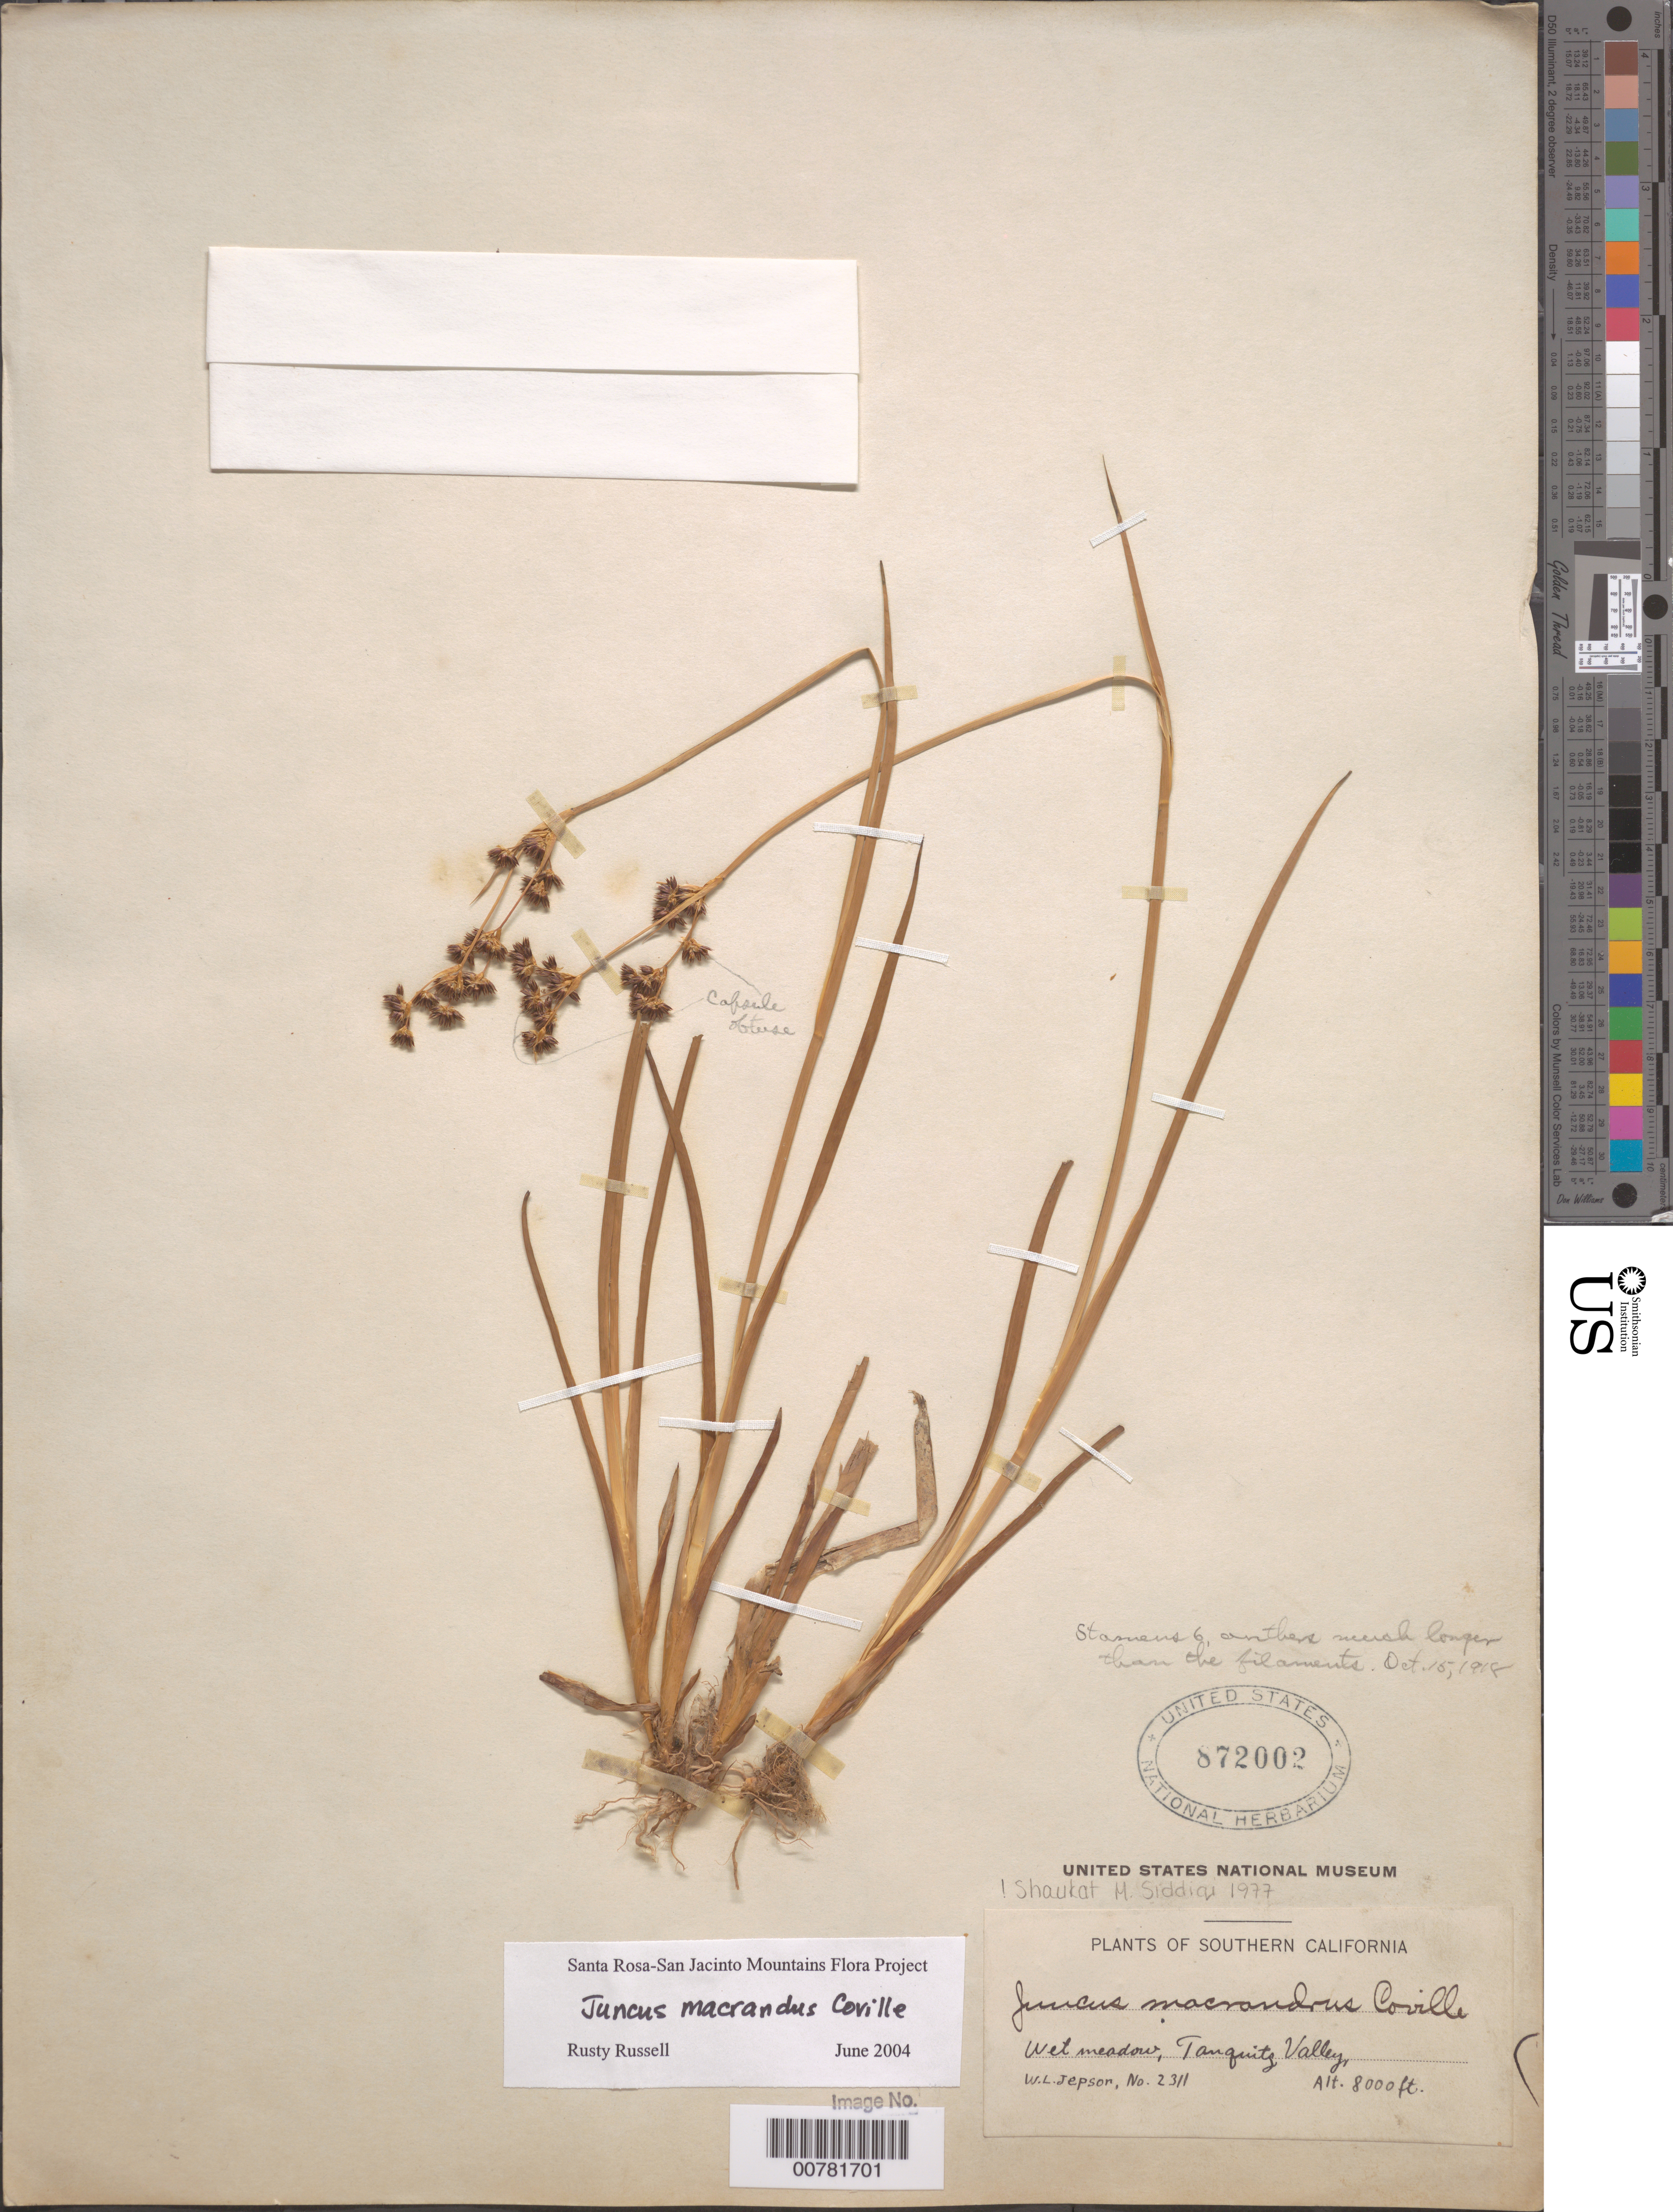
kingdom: Plantae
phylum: Tracheophyta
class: Liliopsida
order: Poales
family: Juncaceae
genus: Juncus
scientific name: Juncus macrandrus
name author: Coville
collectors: W. L. Jepson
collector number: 2311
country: United States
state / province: California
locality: Southern California. Tanquitz Valley.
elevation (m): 2438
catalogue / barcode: US 872002